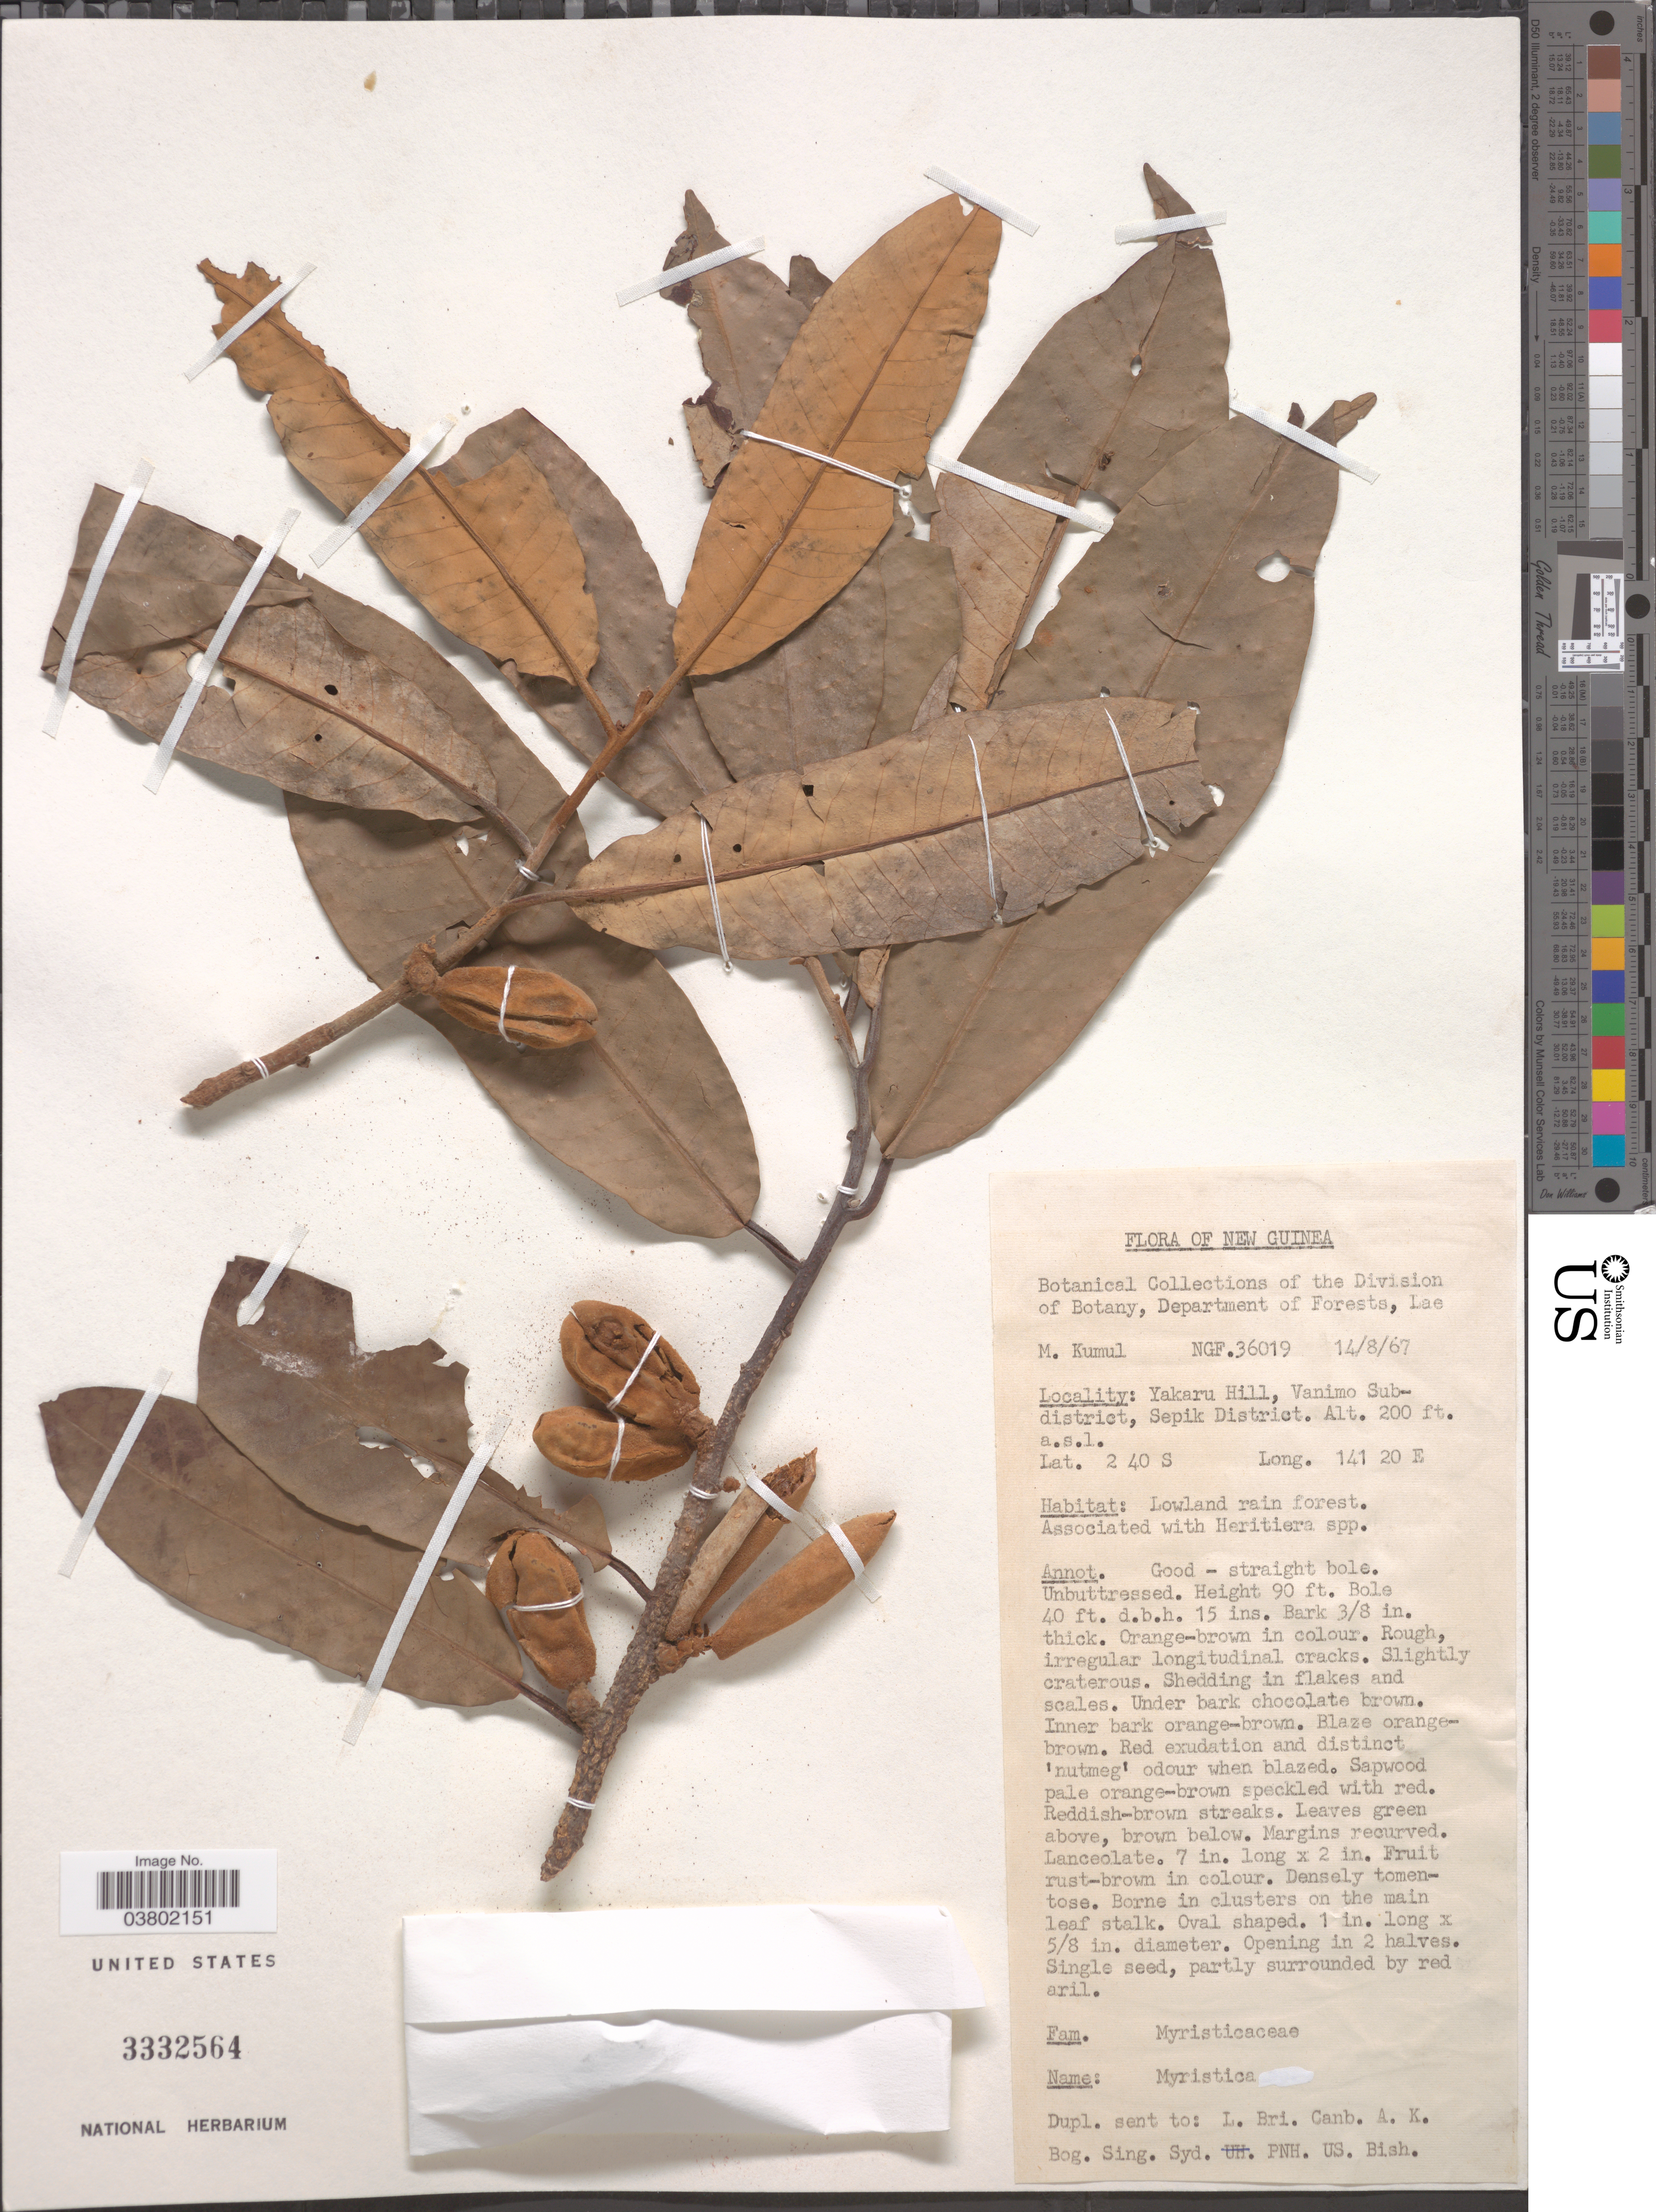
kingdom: Plantae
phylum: Tracheophyta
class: Magnoliopsida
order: Magnoliales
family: Myristicaceae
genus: Myristica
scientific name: Myristica sp.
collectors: M. Kumul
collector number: NGF36019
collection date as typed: Transcribed d/m/y: 14/8/67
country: Papua New Guinea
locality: New Guinea. Yakaru Hill, Vanimo Subdistrict, Sepik District.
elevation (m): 61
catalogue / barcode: US 3332564